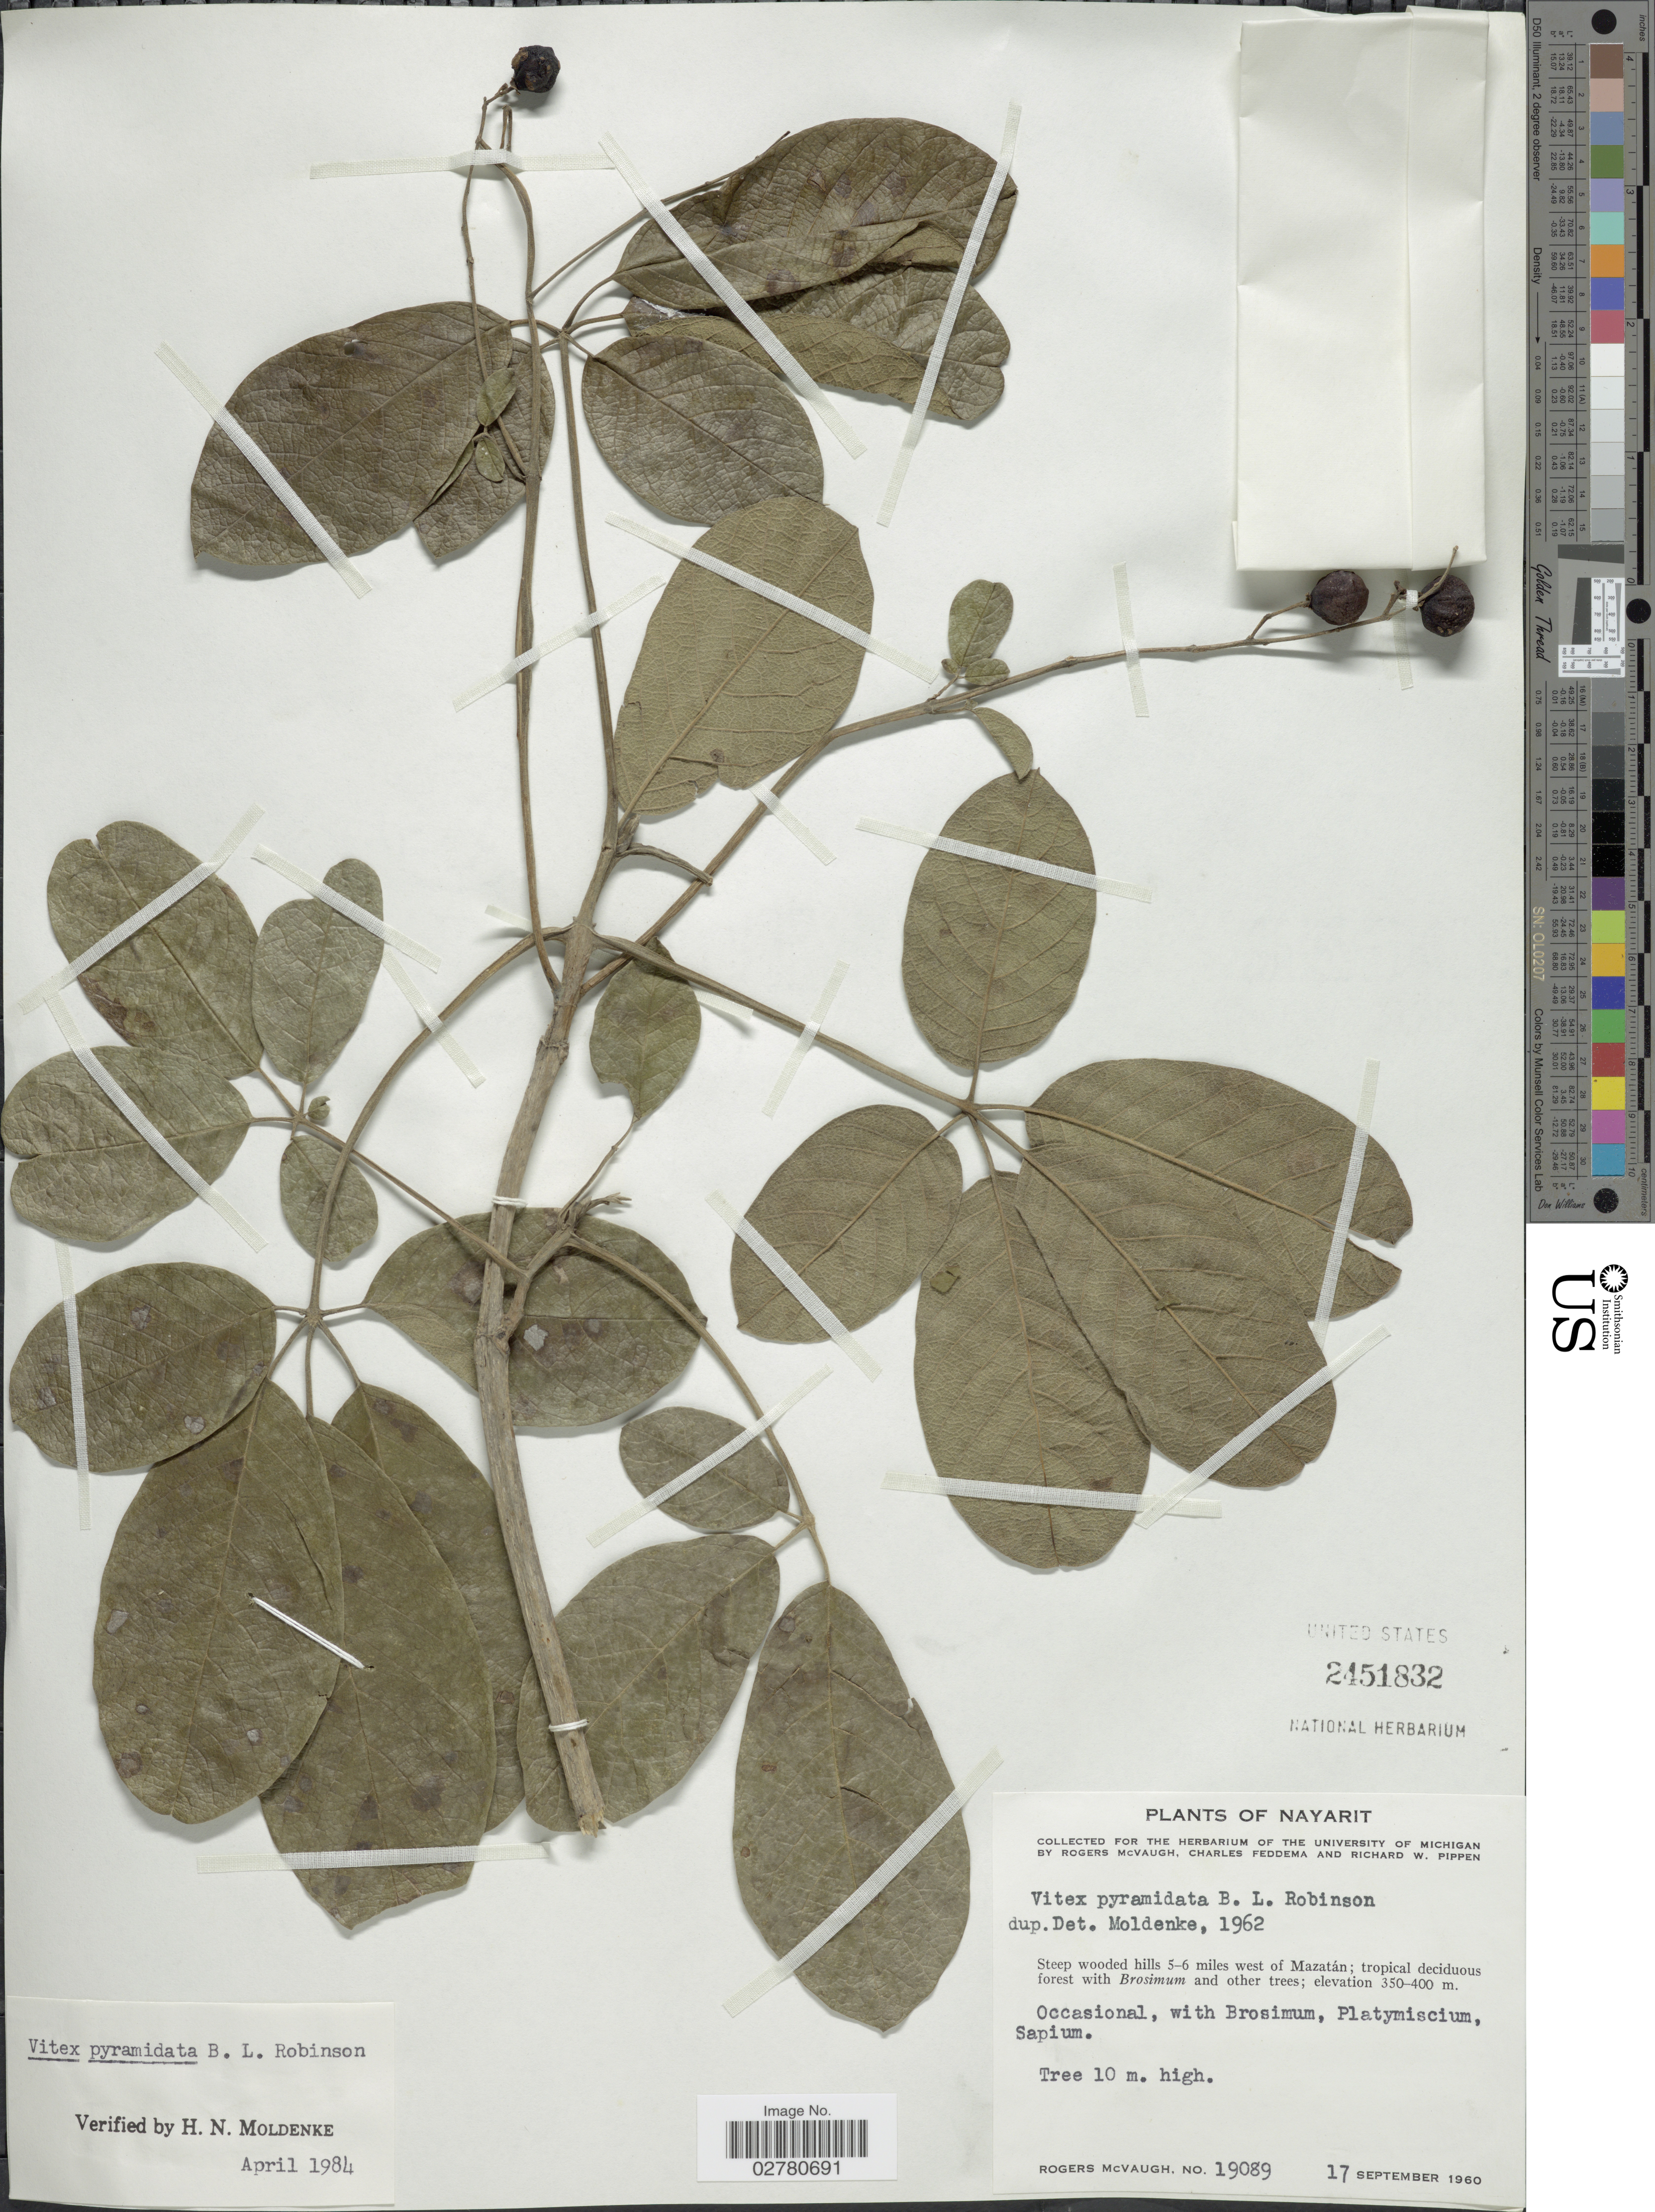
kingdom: Plantae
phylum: Tracheophyta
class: Magnoliopsida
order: Lamiales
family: Lamiaceae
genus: Vitex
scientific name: Vitex pyramidata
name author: B.L. Rob.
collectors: R. McVaugh, C. Feddema & R. W. Pippen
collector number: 19089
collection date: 1960-09-17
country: Mexico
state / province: Nayarit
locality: Steep wooded hills 5-6 miles west of Mazatán.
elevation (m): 350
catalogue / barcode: US 2451832